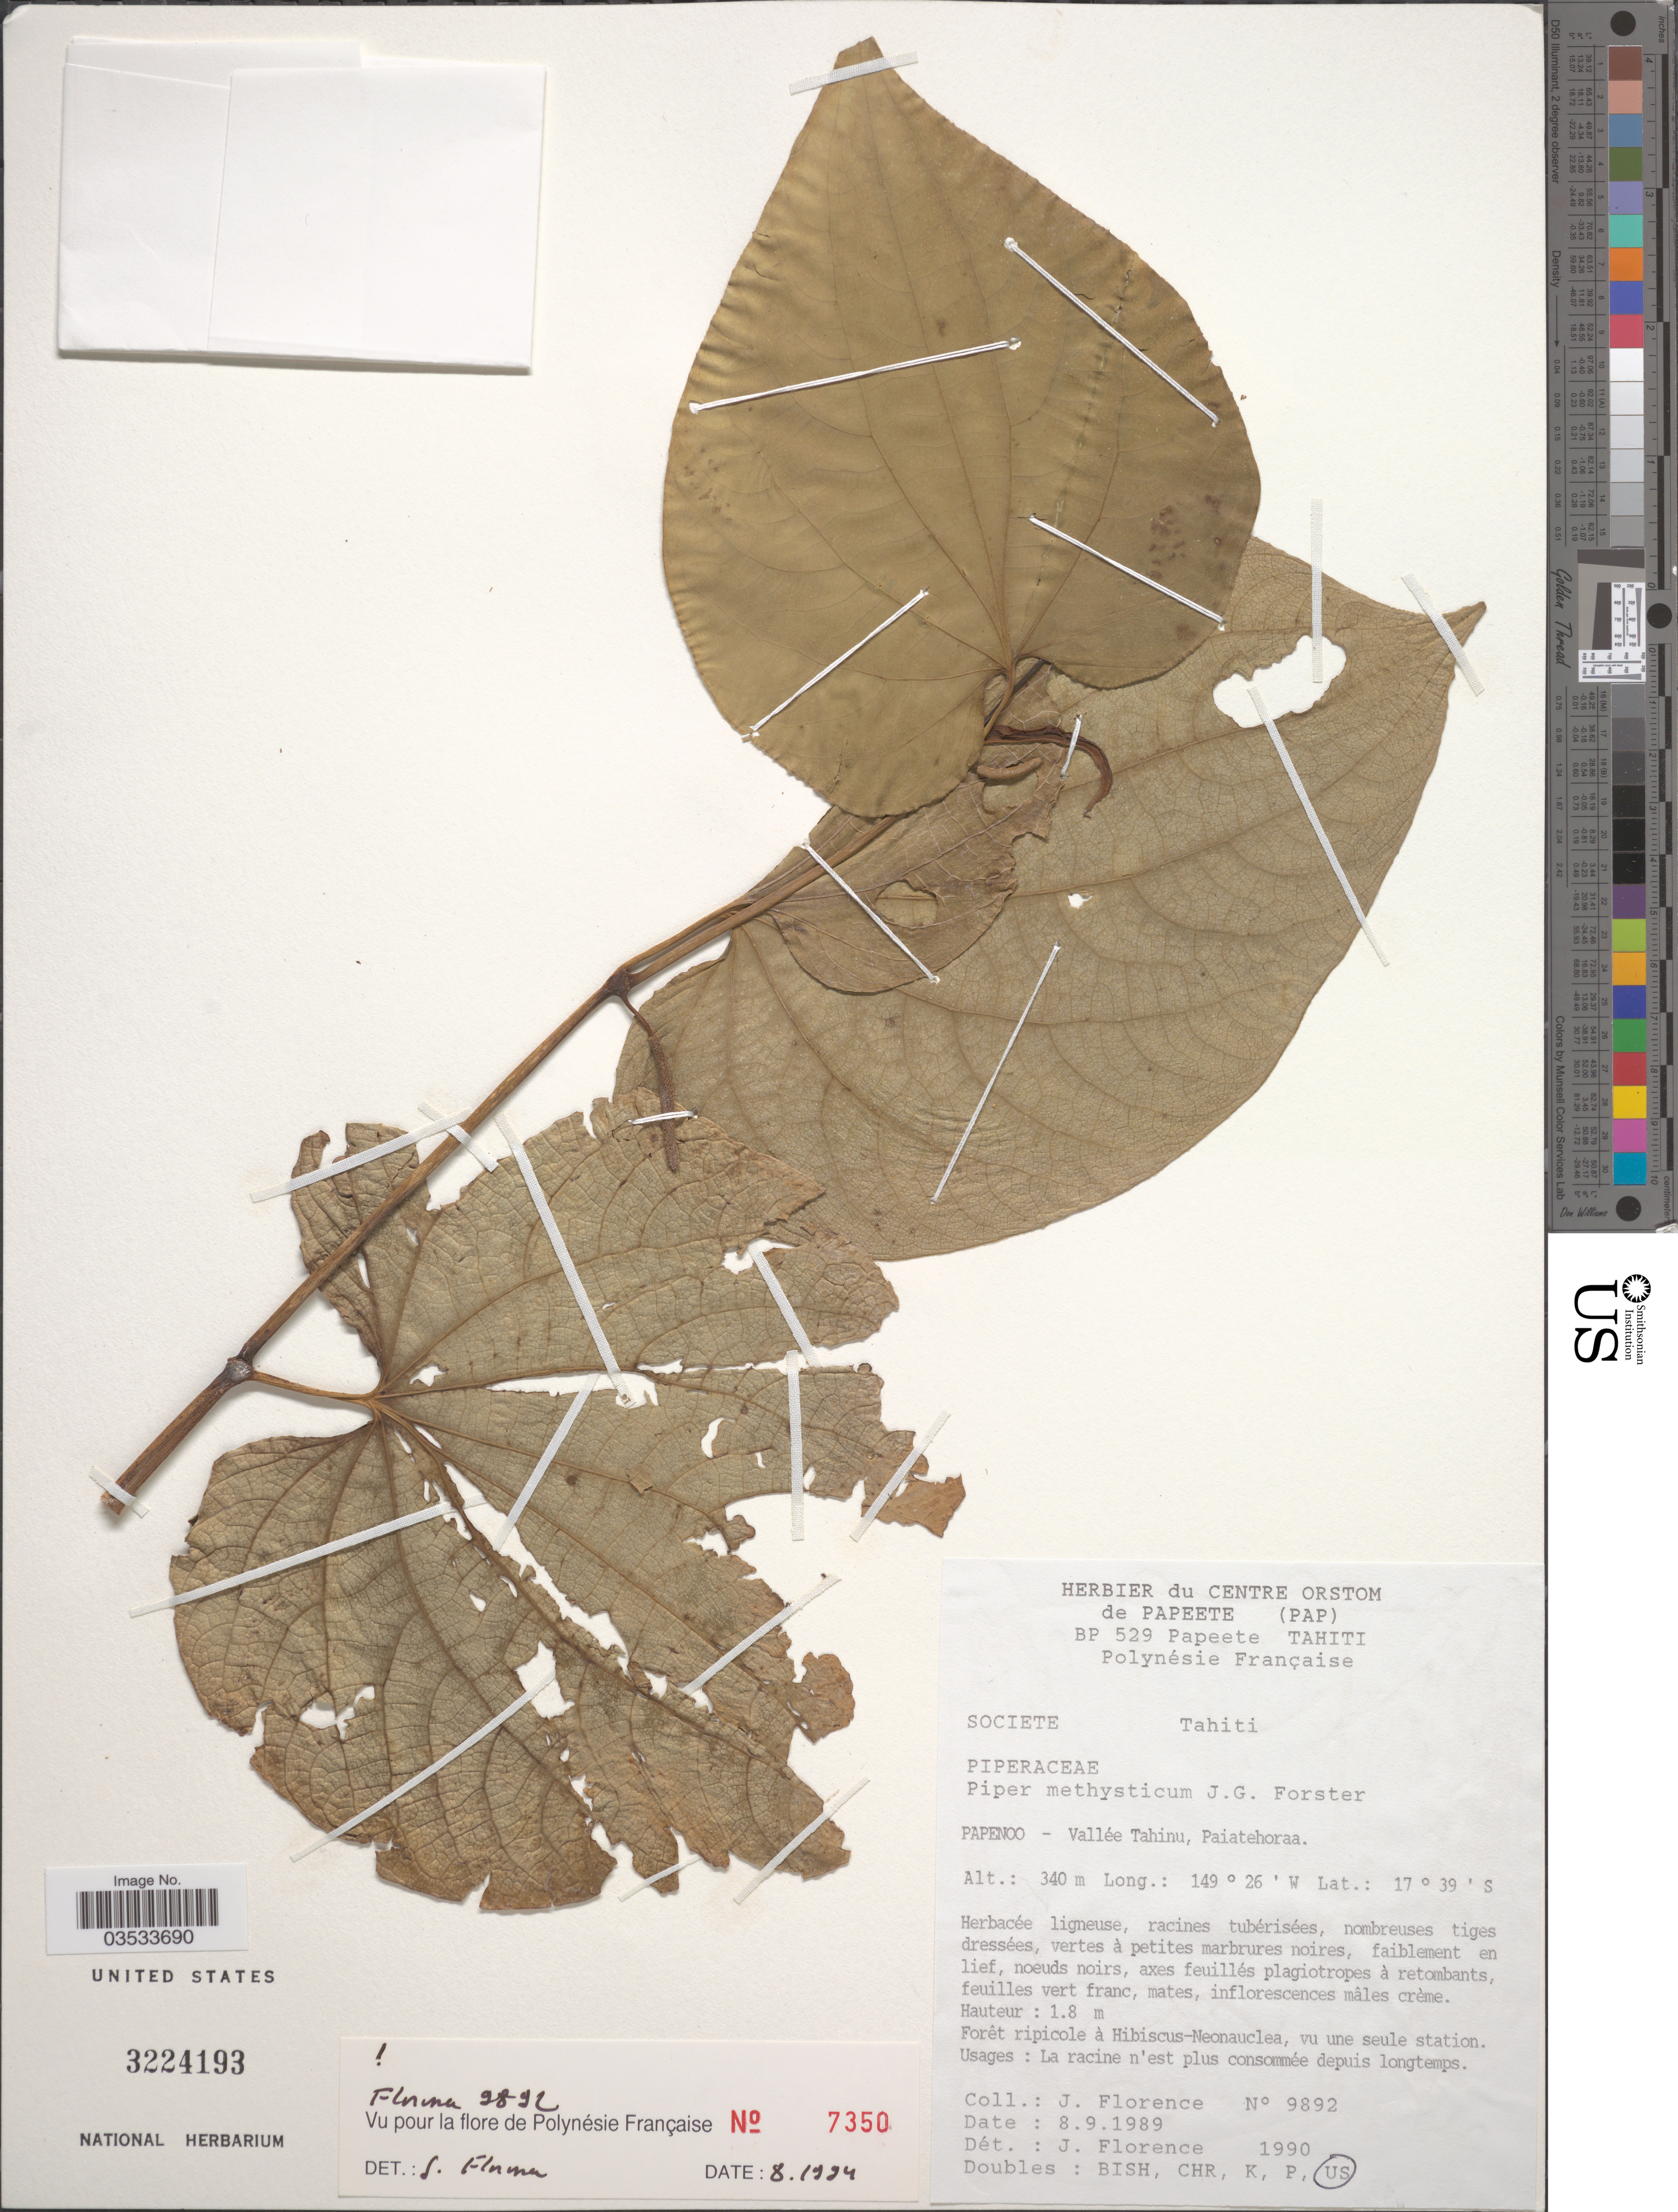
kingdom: Plantae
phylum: Tracheophyta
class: Magnoliopsida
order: Piperales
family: Piperaceae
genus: Piper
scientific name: Piper methysticum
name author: J.R. Forst. & G. Forst.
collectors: J. Florence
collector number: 9892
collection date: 1989-09-08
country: French Polynesia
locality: Societe Tahiti. Papenoo - Vallée Tahinu, Paiatehoraa.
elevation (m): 340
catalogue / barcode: US 3224193